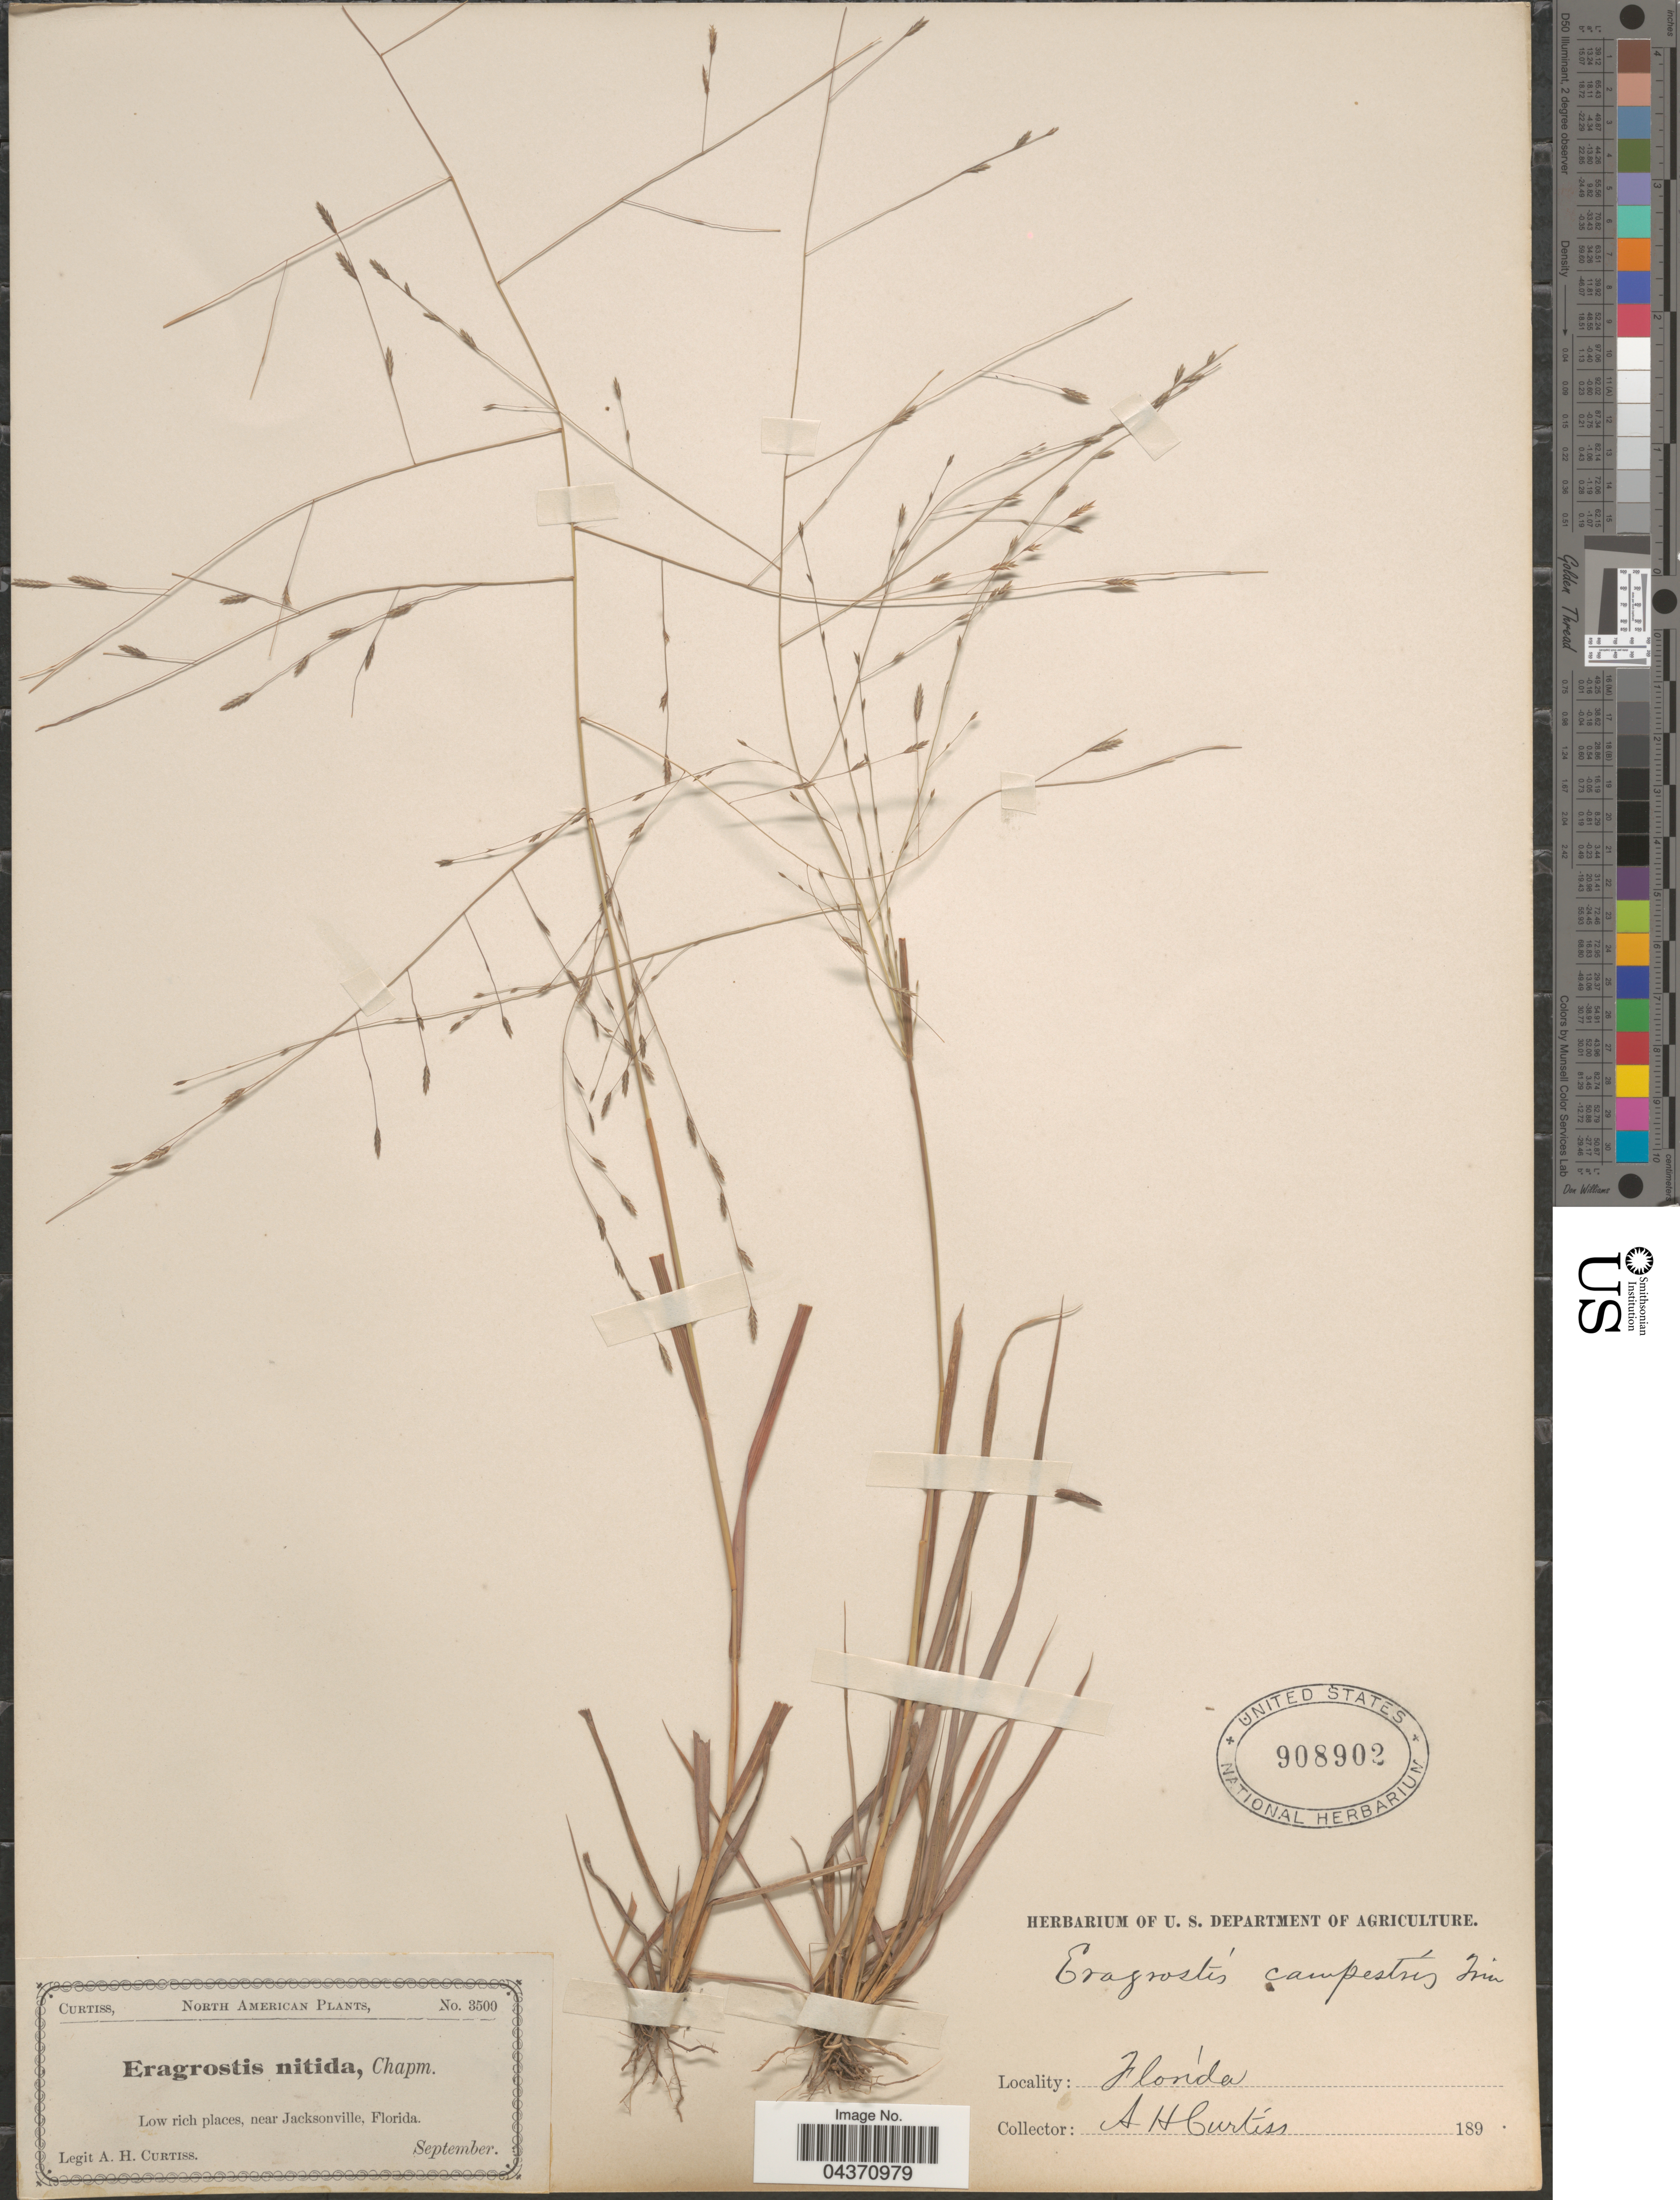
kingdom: Plantae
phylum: Tracheophyta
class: Liliopsida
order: Poales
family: Poaceae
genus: Eragrostis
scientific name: Eragrostis refracta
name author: (Muhl.) Scribn.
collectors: A. H. Curtiss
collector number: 3500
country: United States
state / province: Florida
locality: Low rich places, near Jacksonville.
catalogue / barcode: US 908902